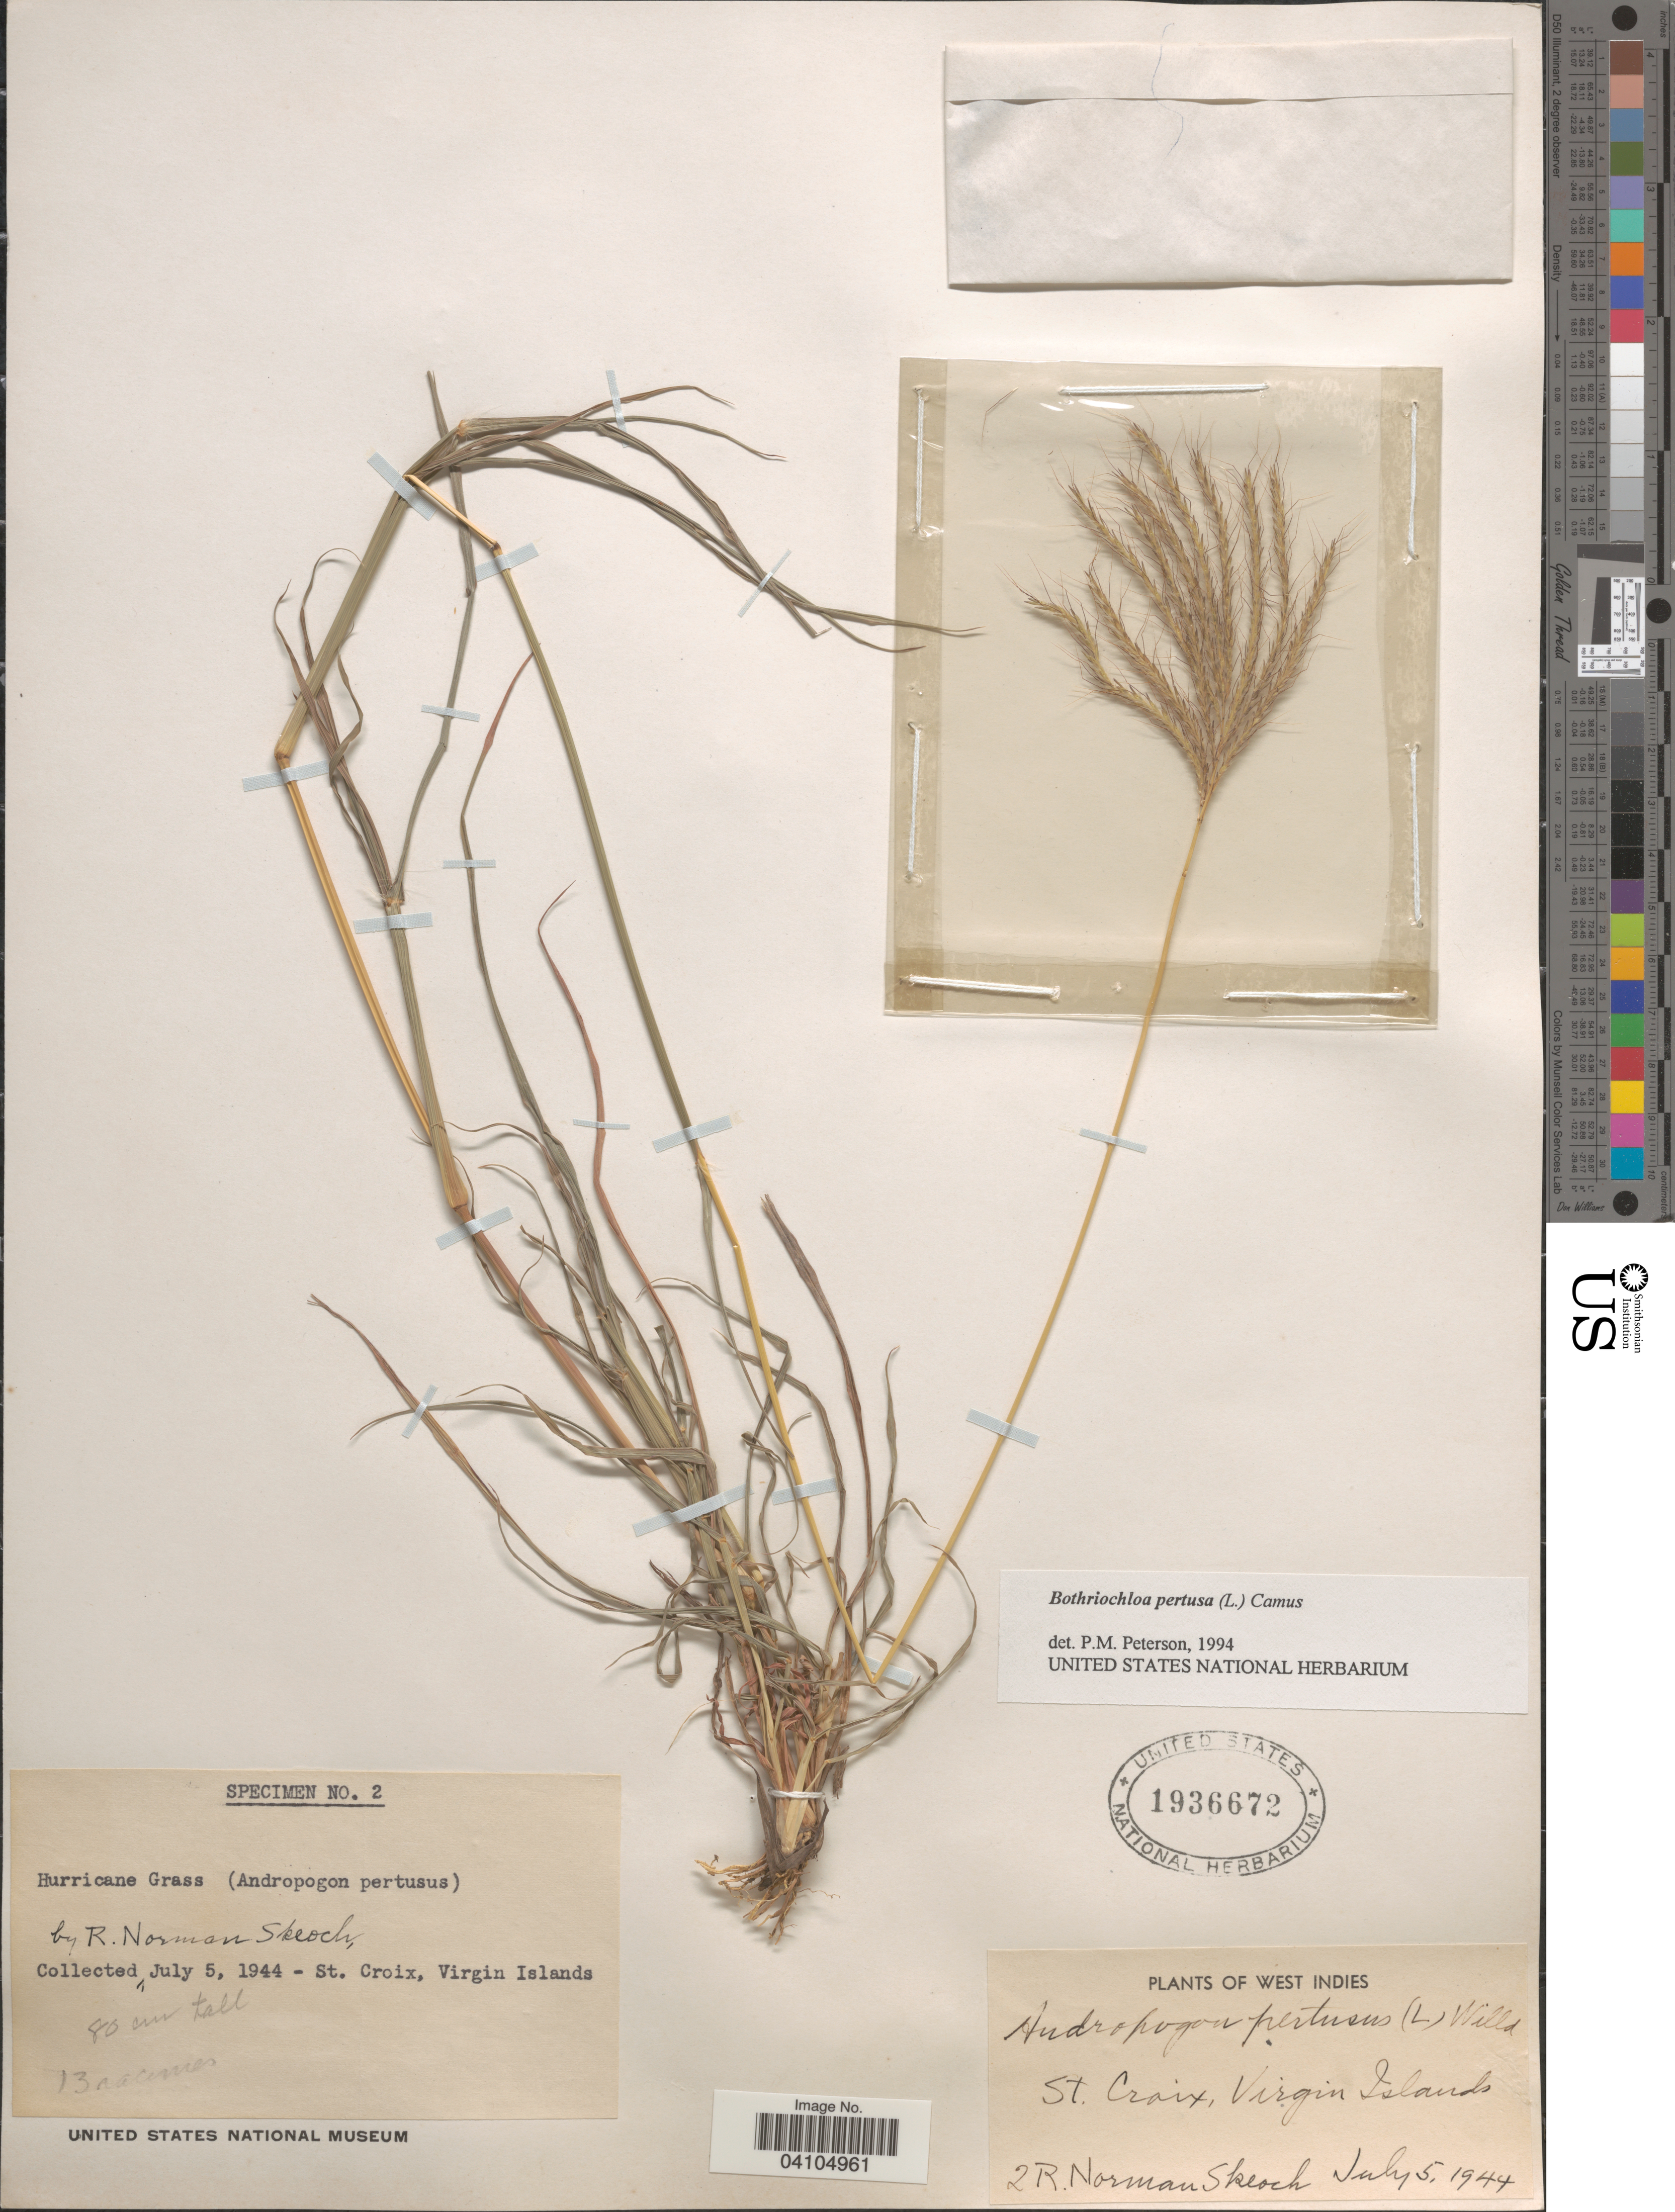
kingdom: Plantae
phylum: Tracheophyta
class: Liliopsida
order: Poales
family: Poaceae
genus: Bothriochloa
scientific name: Bothriochloa pertusa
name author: (L.) A. Camus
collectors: R. Skeoch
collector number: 2?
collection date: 1944-07-05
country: U.S. Virgin Islands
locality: St. Croix.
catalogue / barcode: US 1936672